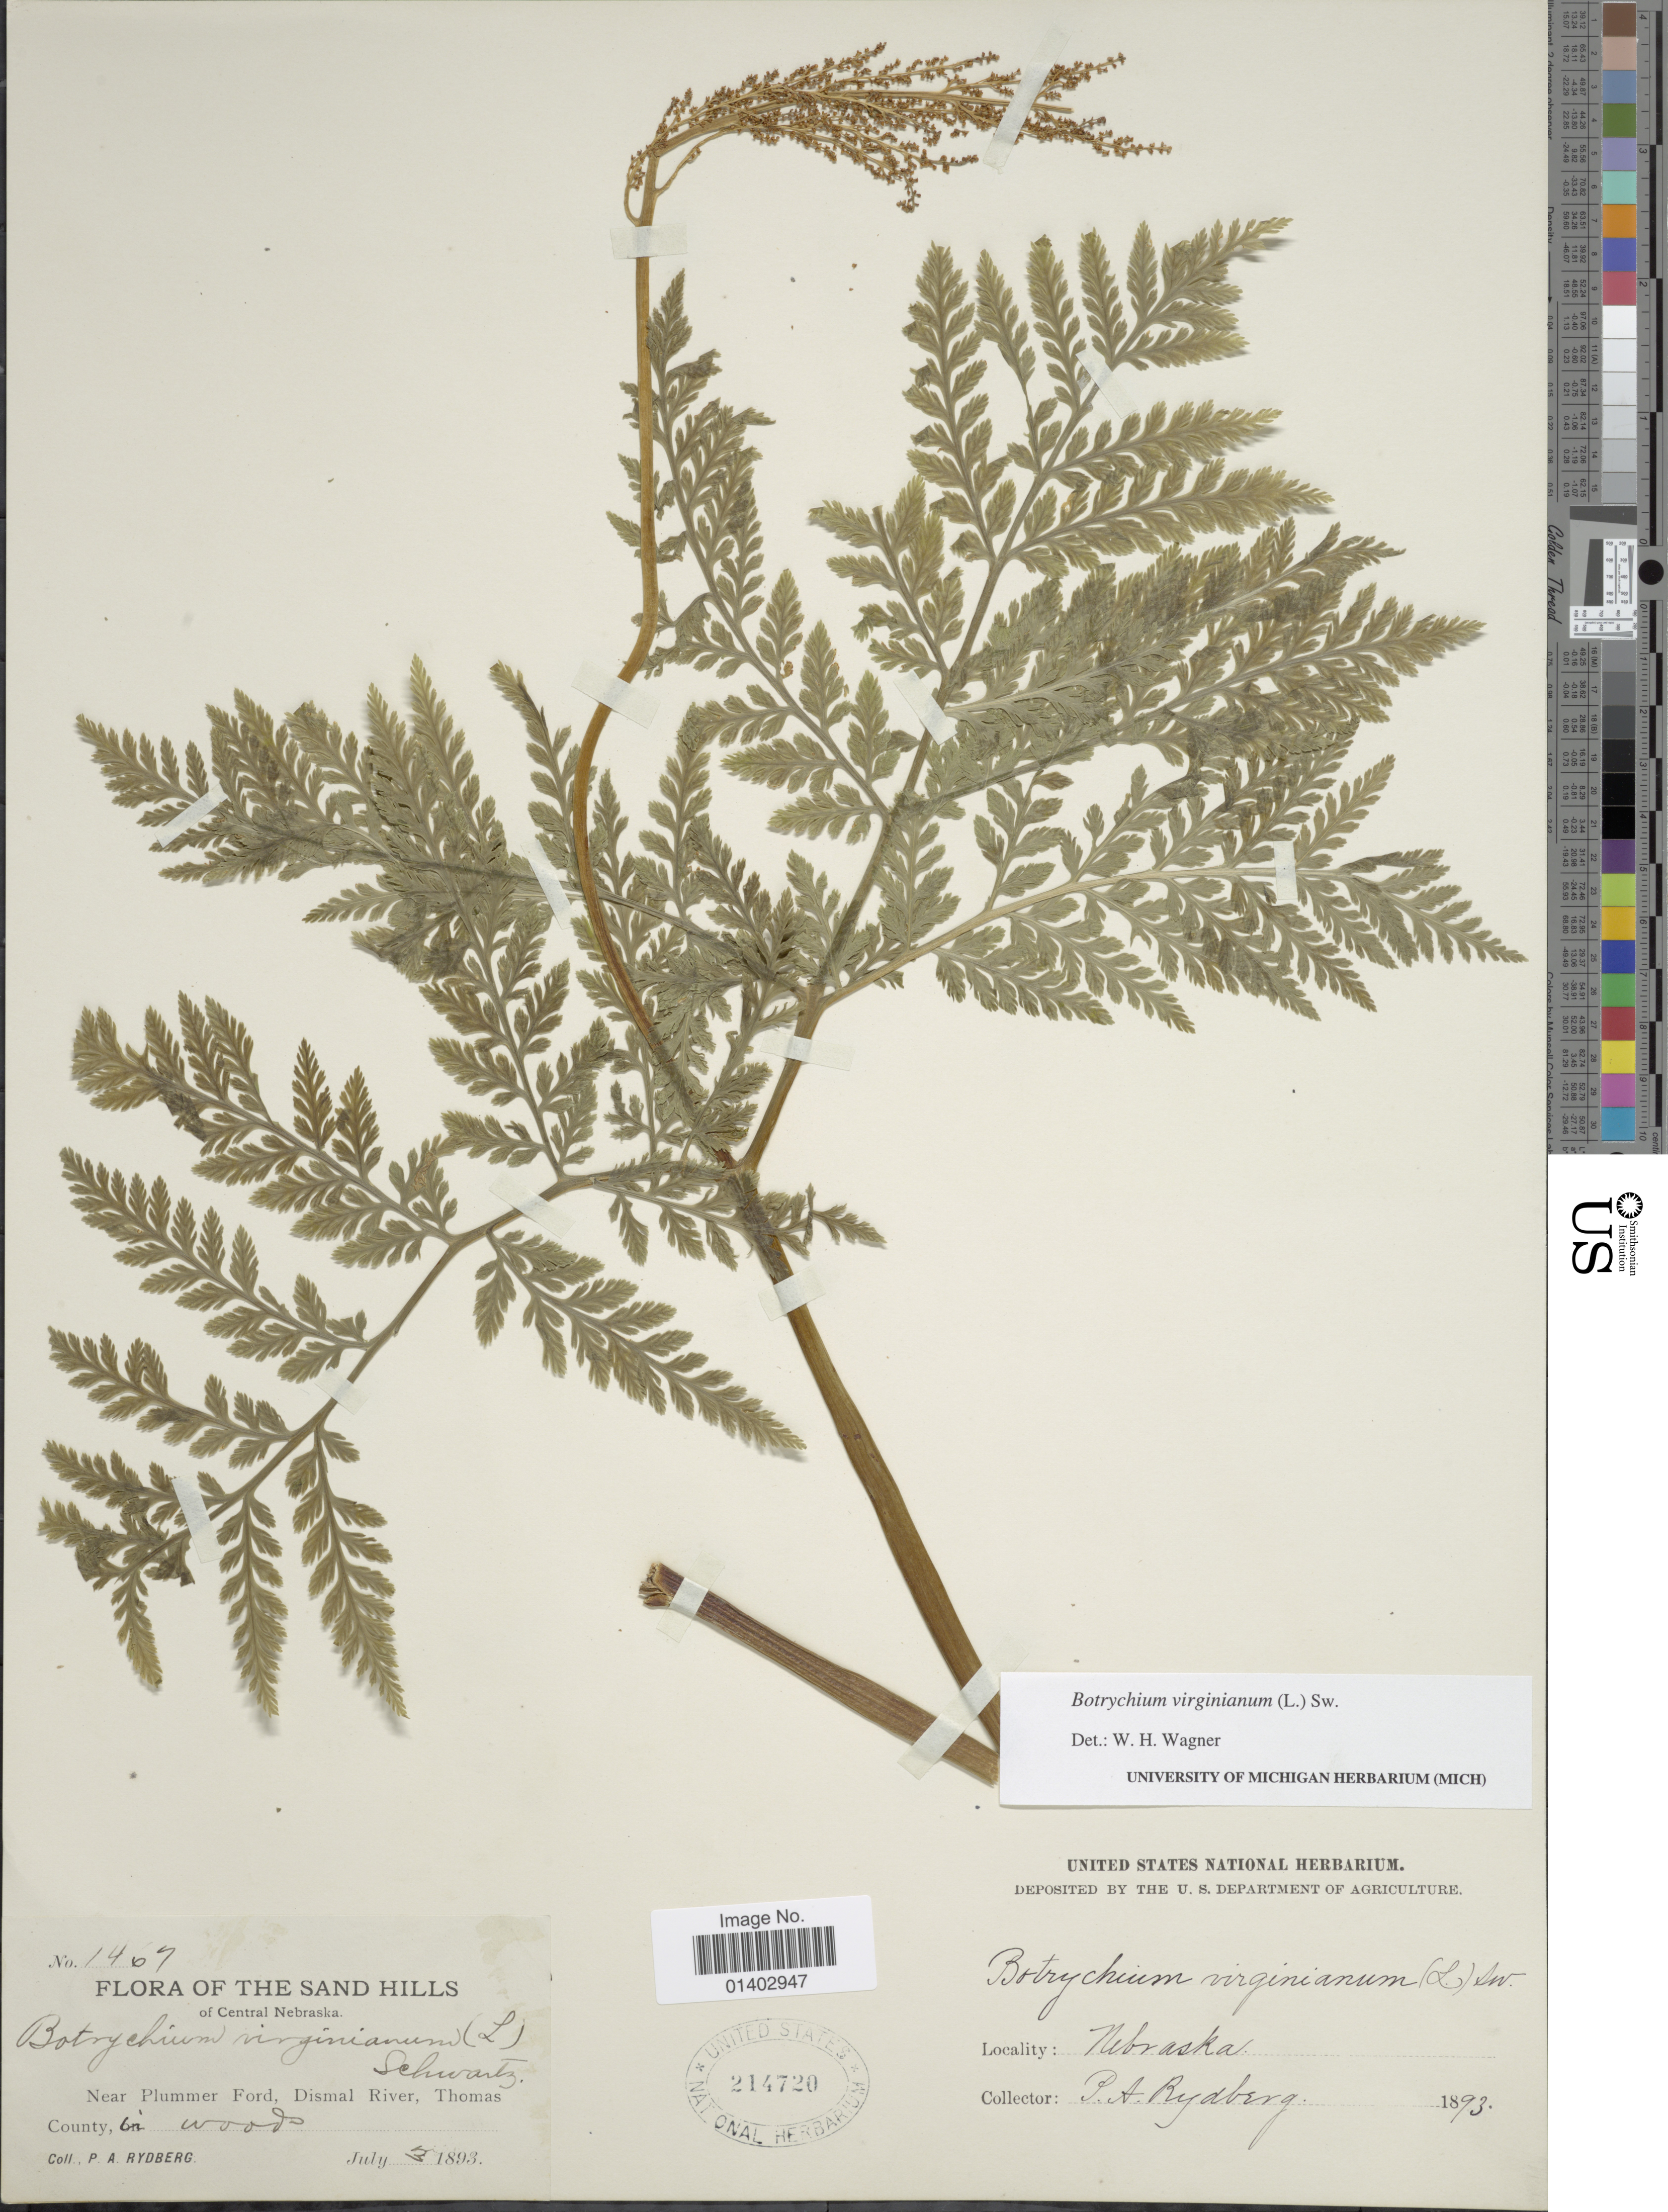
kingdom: Plantae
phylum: Tracheophyta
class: Polypodiopsida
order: Ophioglossales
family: Ophioglossaceae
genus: Botrychium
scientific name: Botrychium virginianum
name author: (L.) Sw.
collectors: P. A. Rydberg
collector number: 1467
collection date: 1893-07-03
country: United States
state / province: Nebraska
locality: The Sand Hills of Central Nebraska, Near Plummer Ford, Dismal River, Thomas County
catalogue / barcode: US 214720